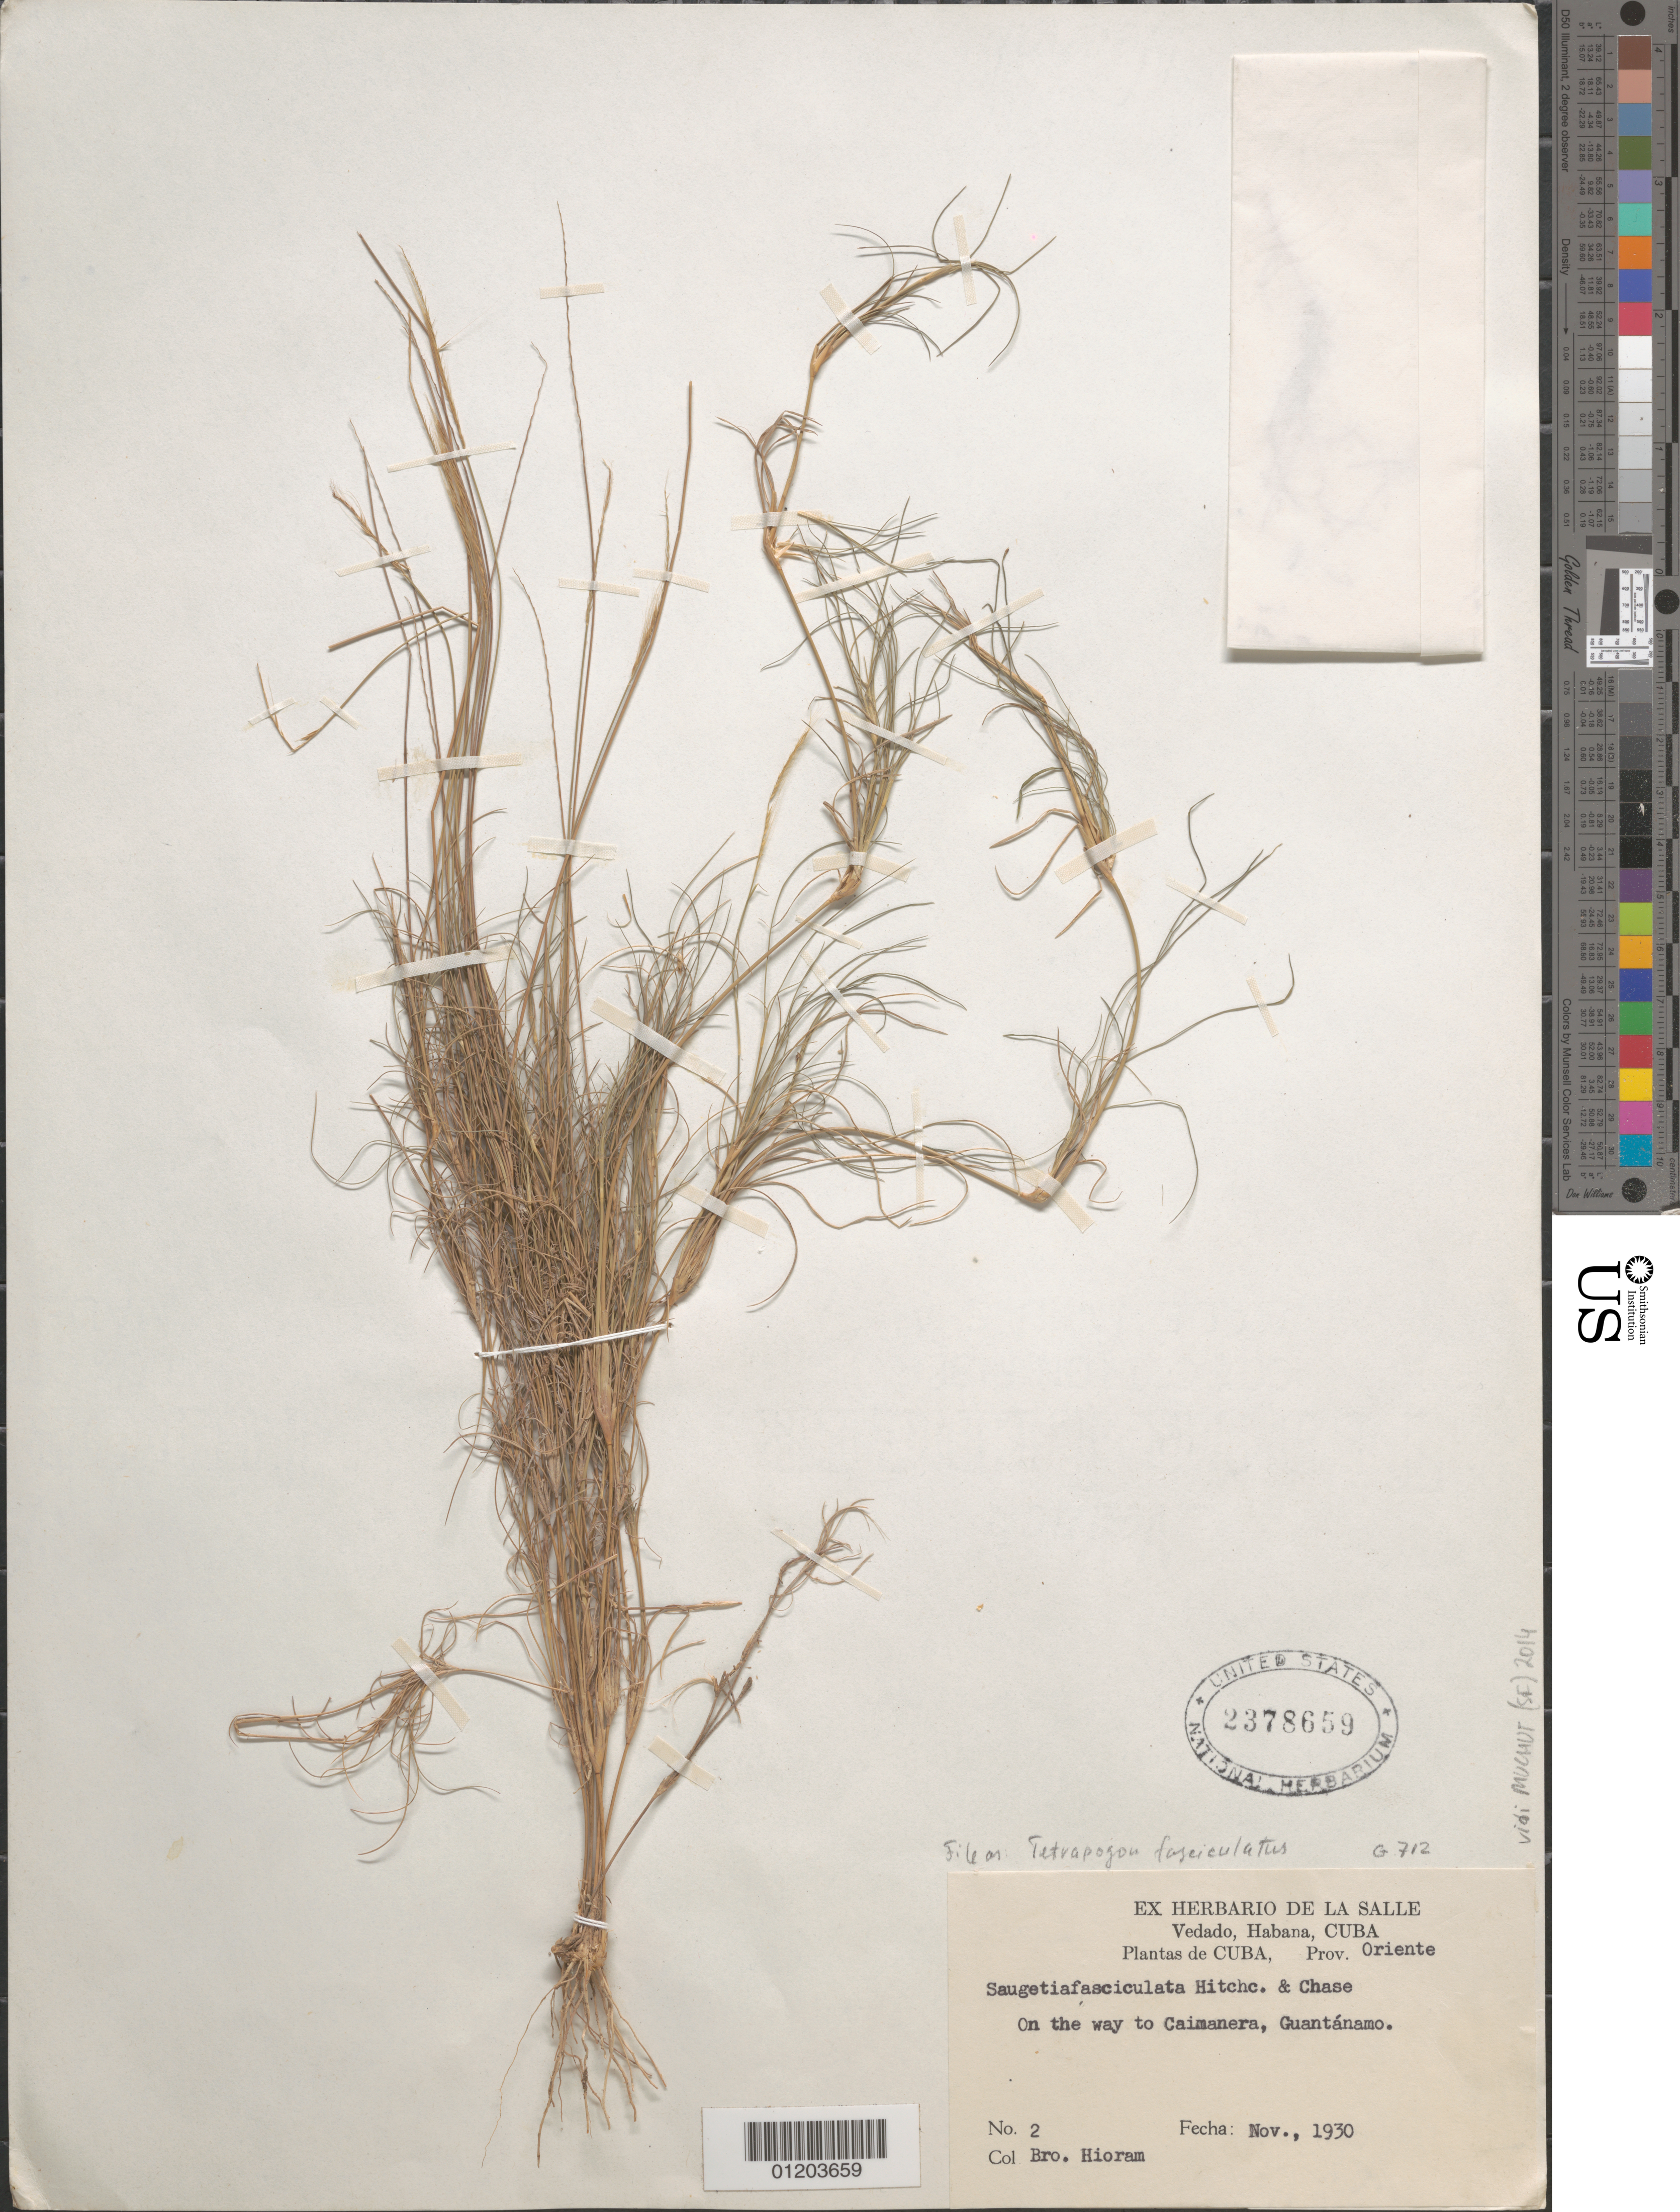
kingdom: Plantae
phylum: Tracheophyta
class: Liliopsida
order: Poales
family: Poaceae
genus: Saugetia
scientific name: Saugetia fasciculata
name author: Hitchc. & Chase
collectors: Bro. Hioram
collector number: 2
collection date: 1930-11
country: Cuba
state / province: Guantanamo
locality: Guantánamo, on the way to Caimanera.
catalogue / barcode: US 2378659